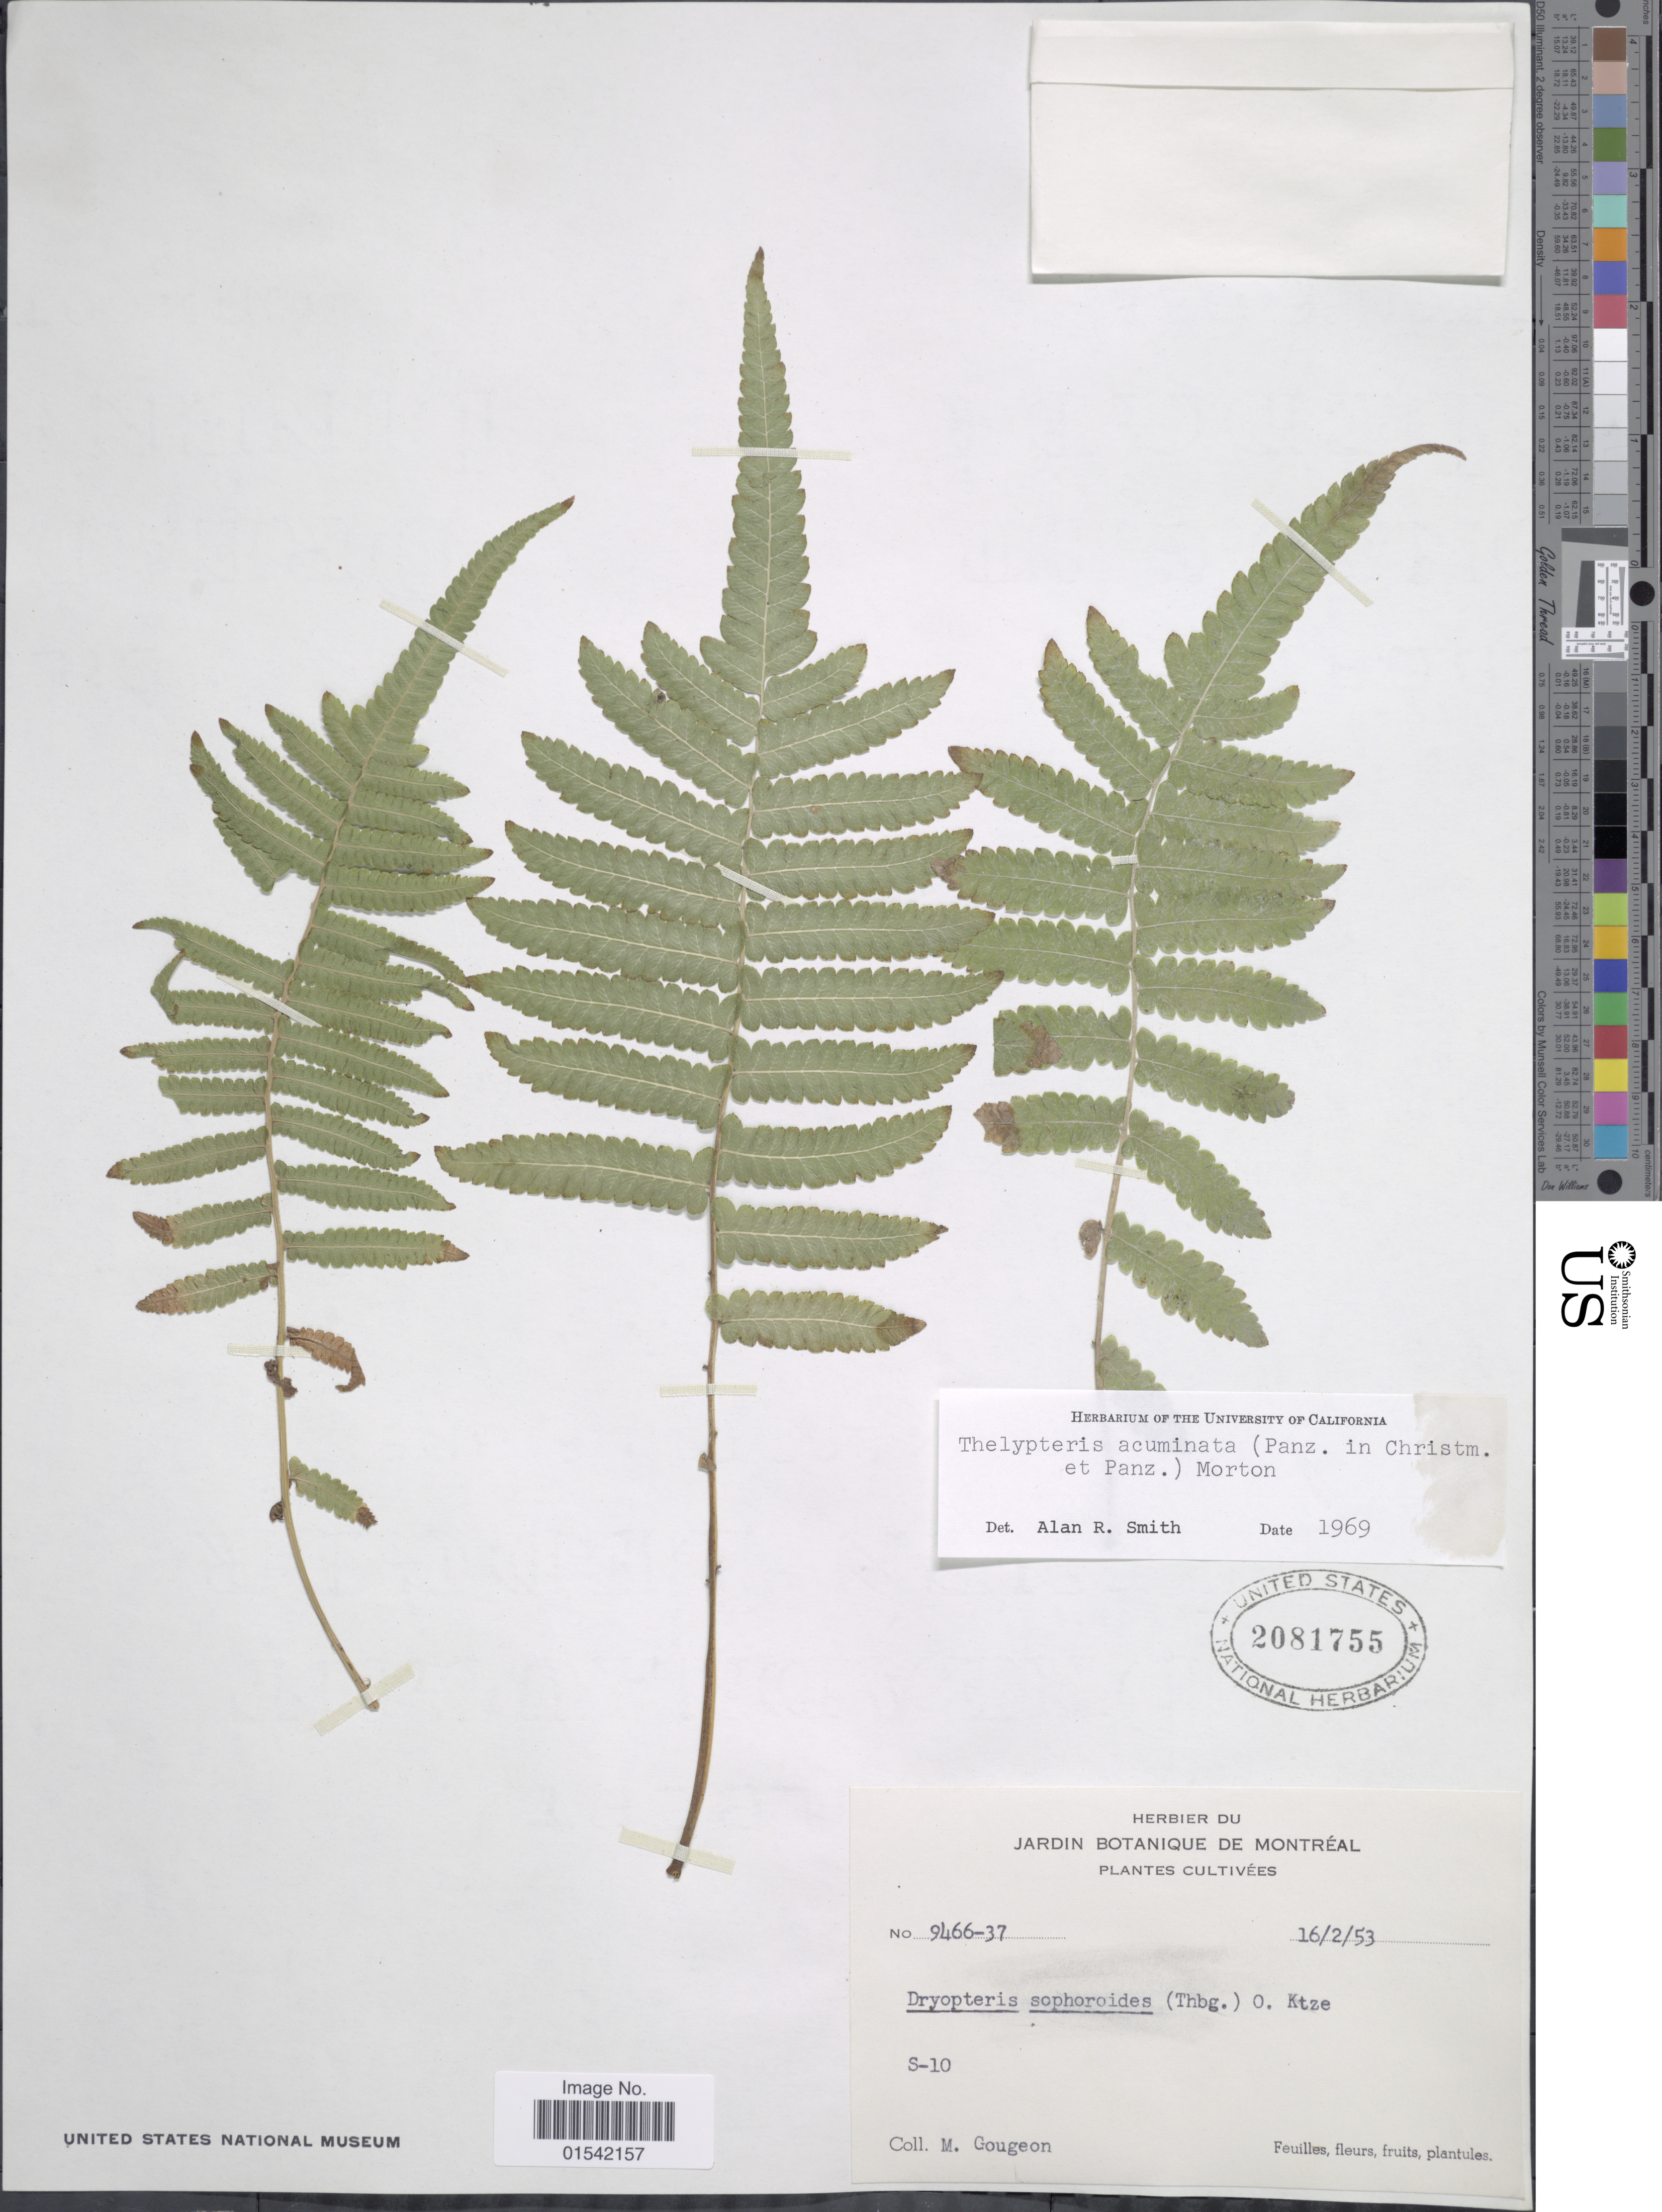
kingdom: Plantae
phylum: Tracheophyta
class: Polypodiopsida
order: Polypodiales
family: Thelypteridaceae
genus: Cyclosorus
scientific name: Cyclosorus acuminatus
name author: (Houtt.) Nakai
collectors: M. Gougeon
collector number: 9466-37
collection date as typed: Transcribed d/m/y: 16/2/53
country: Canada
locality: S-10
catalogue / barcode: US 2081755